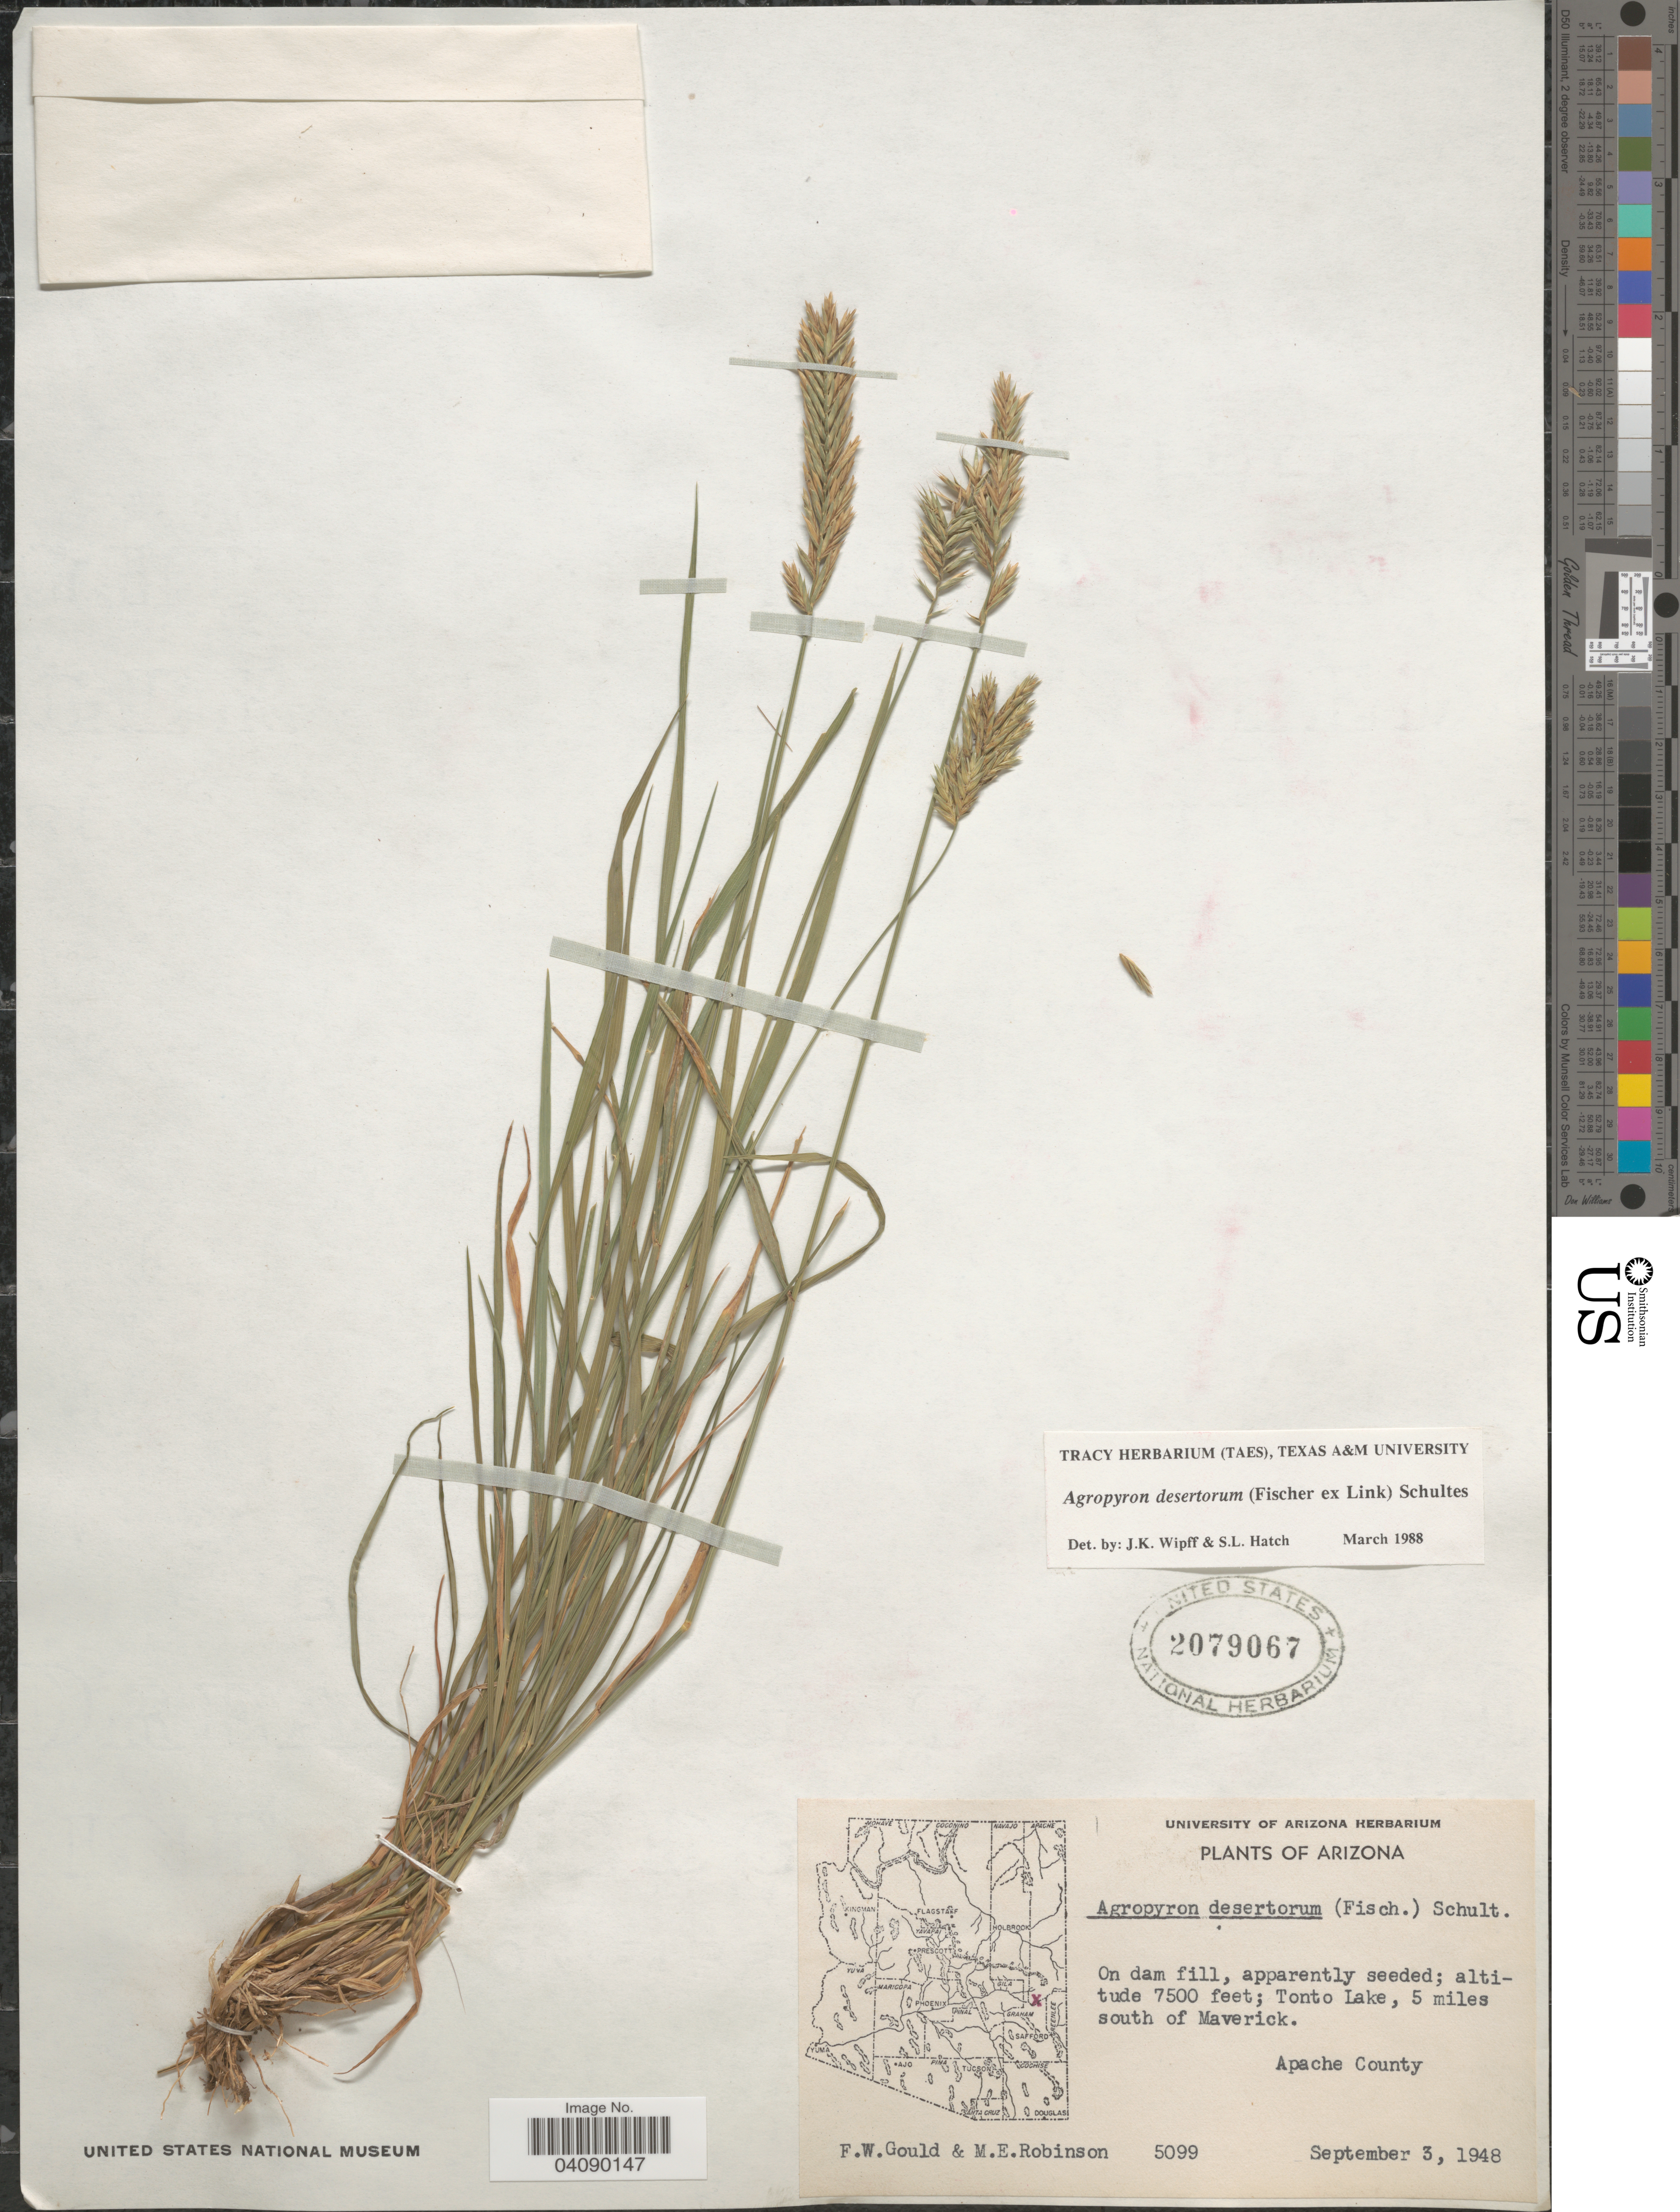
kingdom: Plantae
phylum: Tracheophyta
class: Liliopsida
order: Poales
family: Poaceae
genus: Agropyron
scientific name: Agropyron cristatum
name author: (L.) Gaertn.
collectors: F. W. Gould & M. E. Robinson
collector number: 5099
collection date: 1948-09-03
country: United States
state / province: Arizona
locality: On dam fill, apparently seeded; Tonto Lake, 5 miles south of Maverick. Apache County.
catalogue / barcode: US 2079067